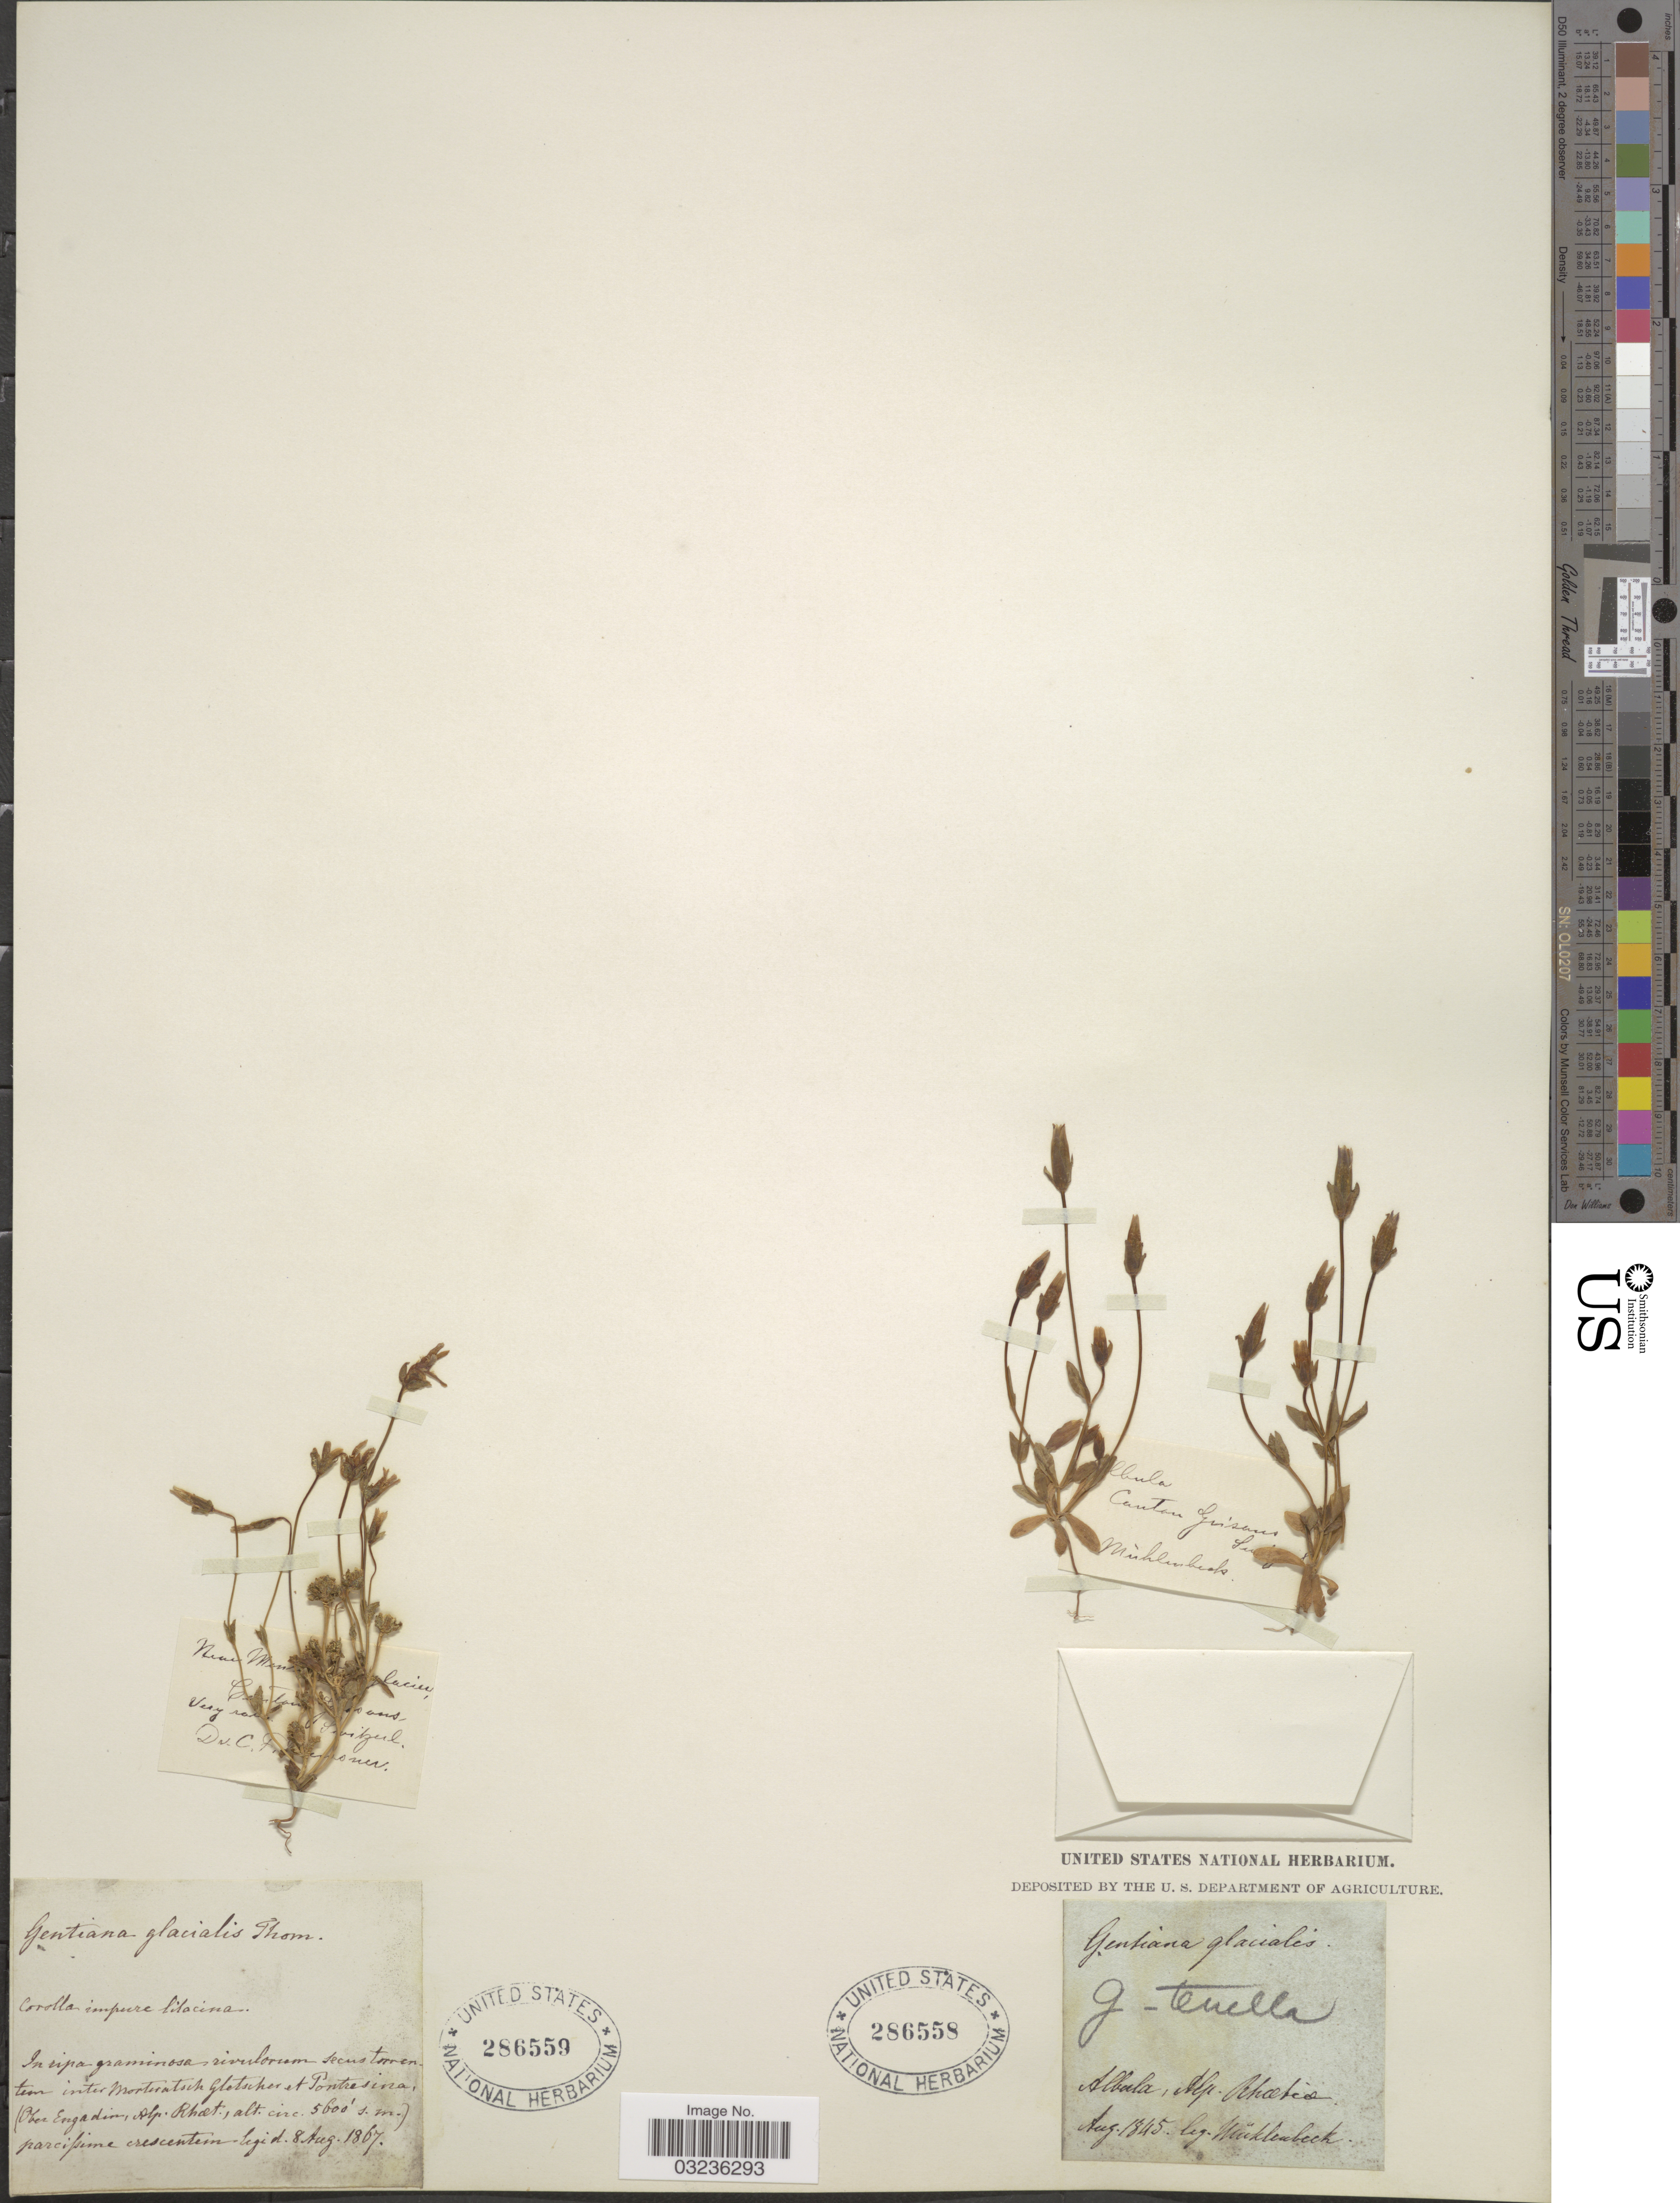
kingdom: Plantae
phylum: Tracheophyta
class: Magnoliopsida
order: Gentianales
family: Gentianaceae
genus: Gentiana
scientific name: Gentiana tenella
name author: Rottb.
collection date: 1867-08-08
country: Switzerland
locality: In ripa graminosa rivulorum secus torren tem inter Morteratsch Gletscher et Pontresina, (Ober Engadin, Alp. Rhat).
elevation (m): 1707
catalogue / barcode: US 286559-2